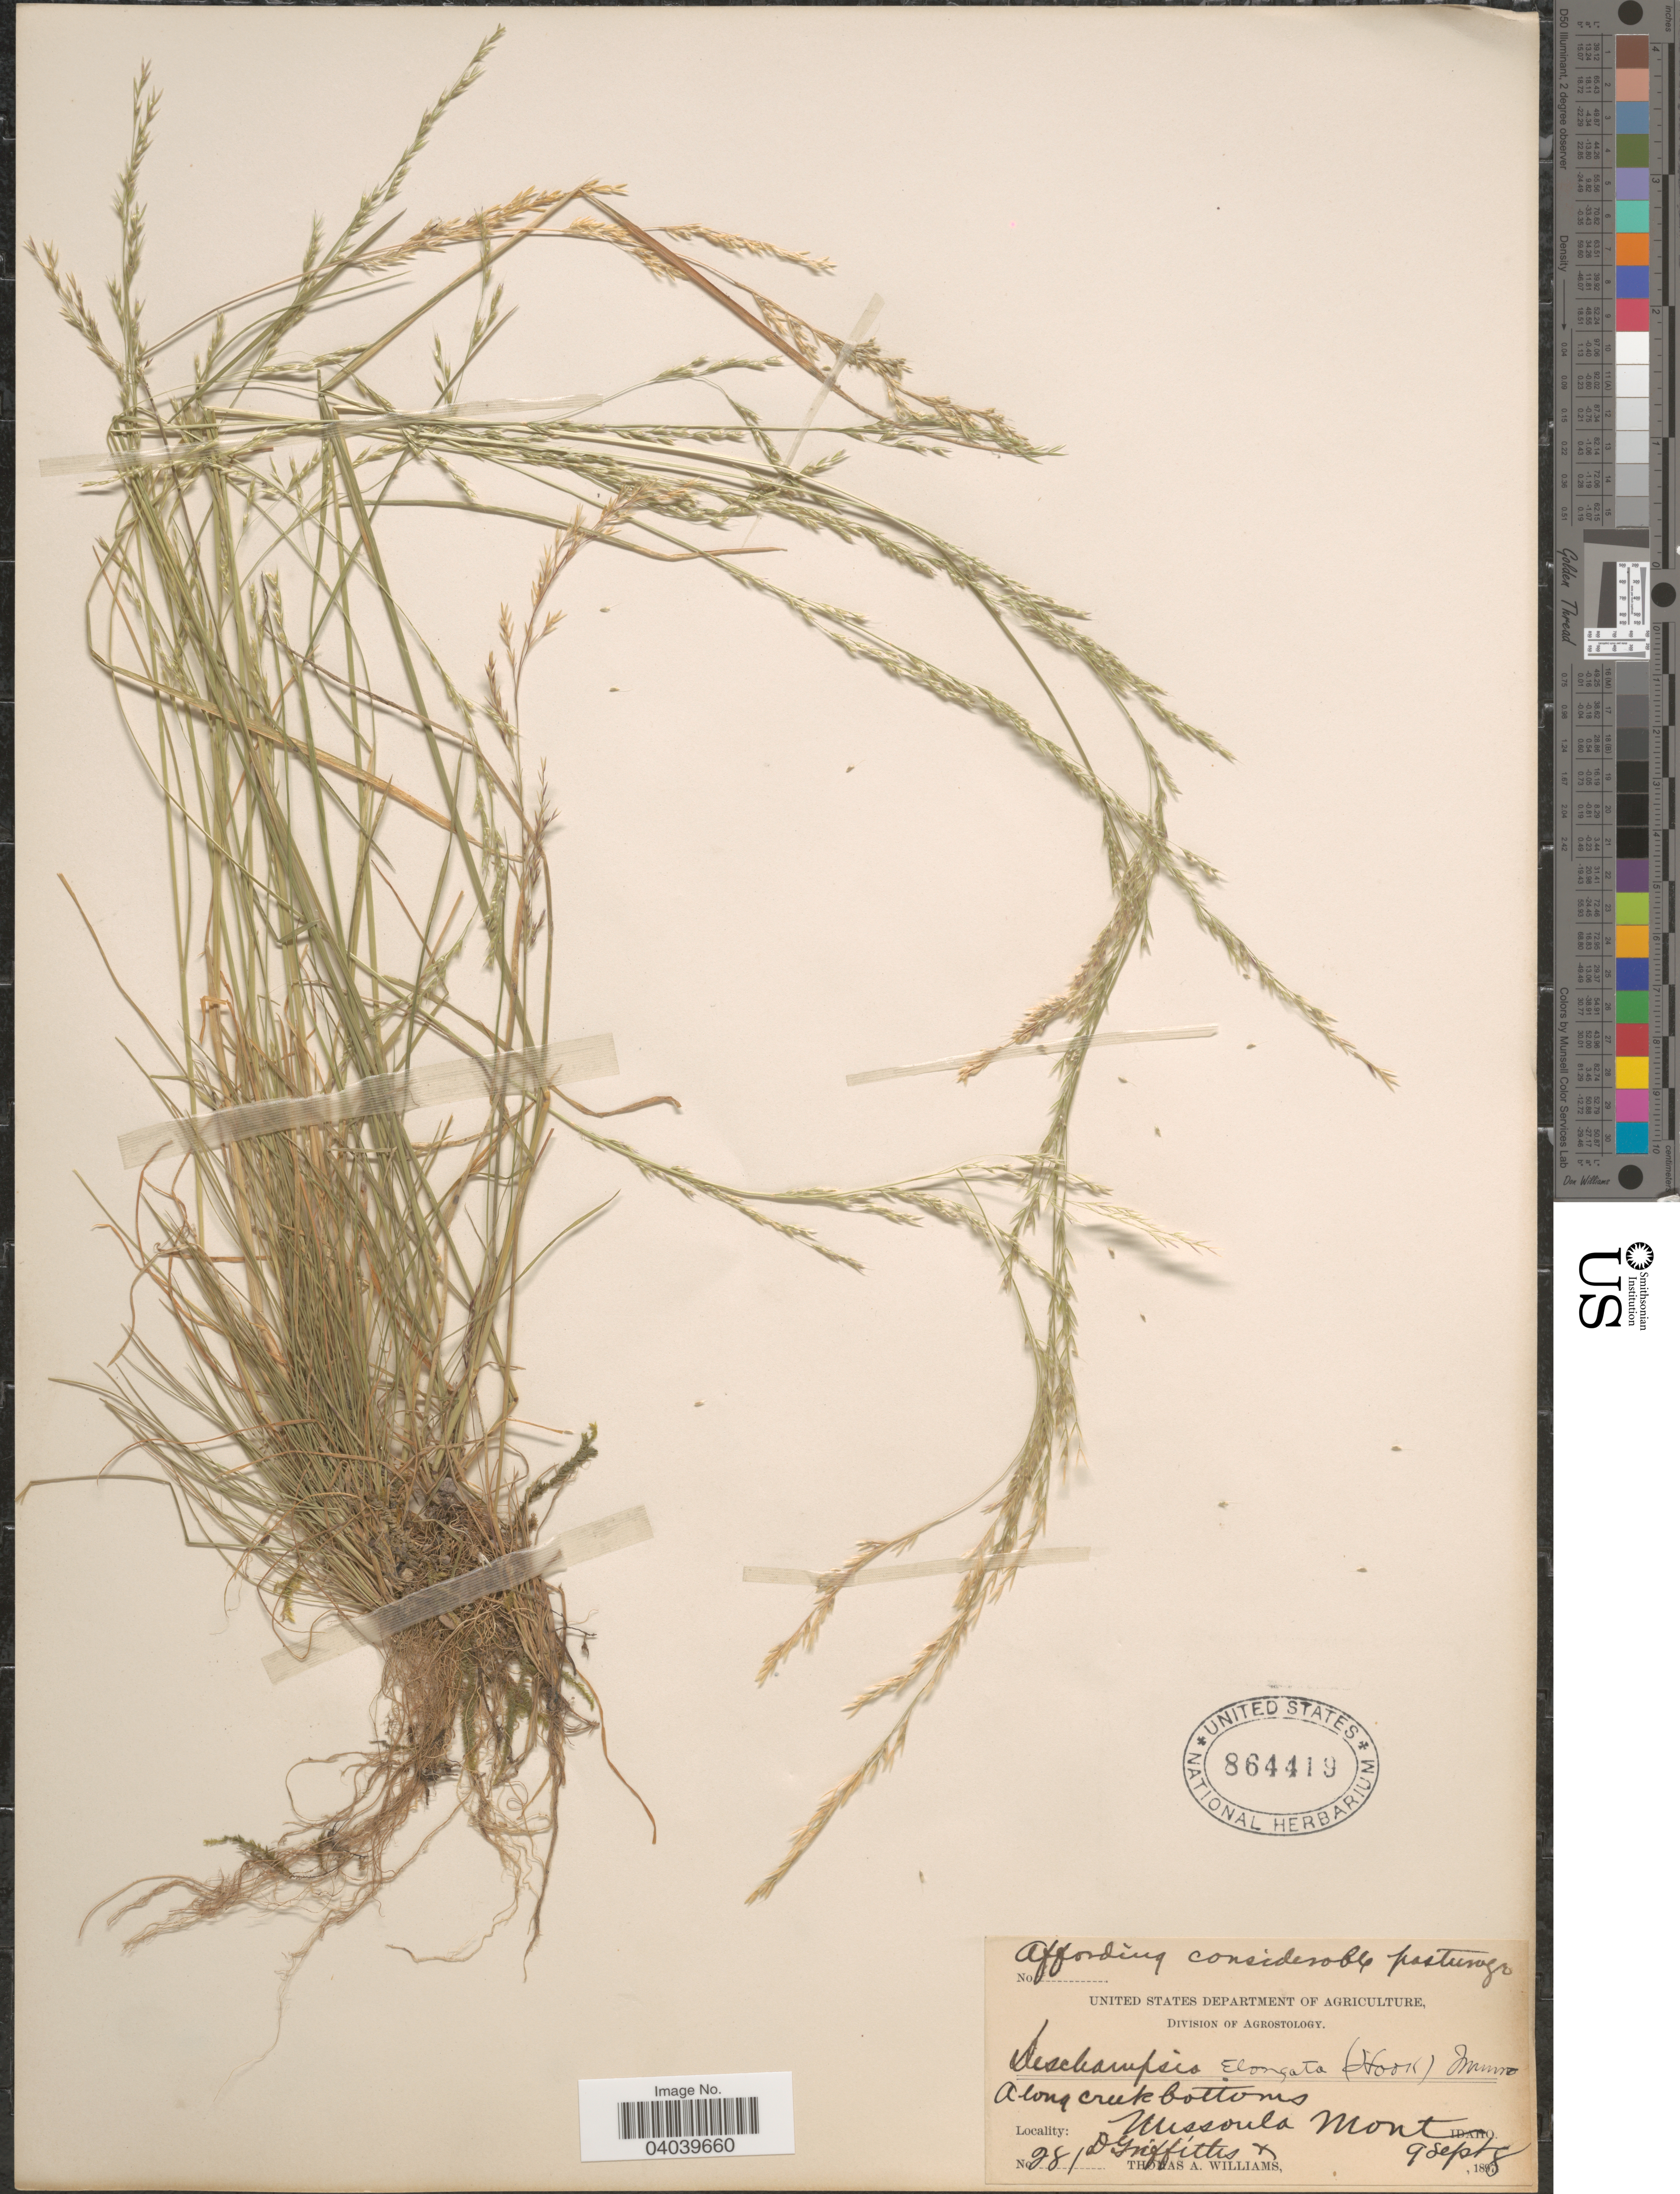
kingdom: Plantae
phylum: Tracheophyta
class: Liliopsida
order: Poales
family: Poaceae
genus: Deschampsia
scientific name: Deschampsia elongata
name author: (Hook.) Munro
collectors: D. Griffiths & T. A. Williams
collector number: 281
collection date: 1898-09-09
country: United States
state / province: Montana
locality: Missoula.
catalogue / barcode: US 864419